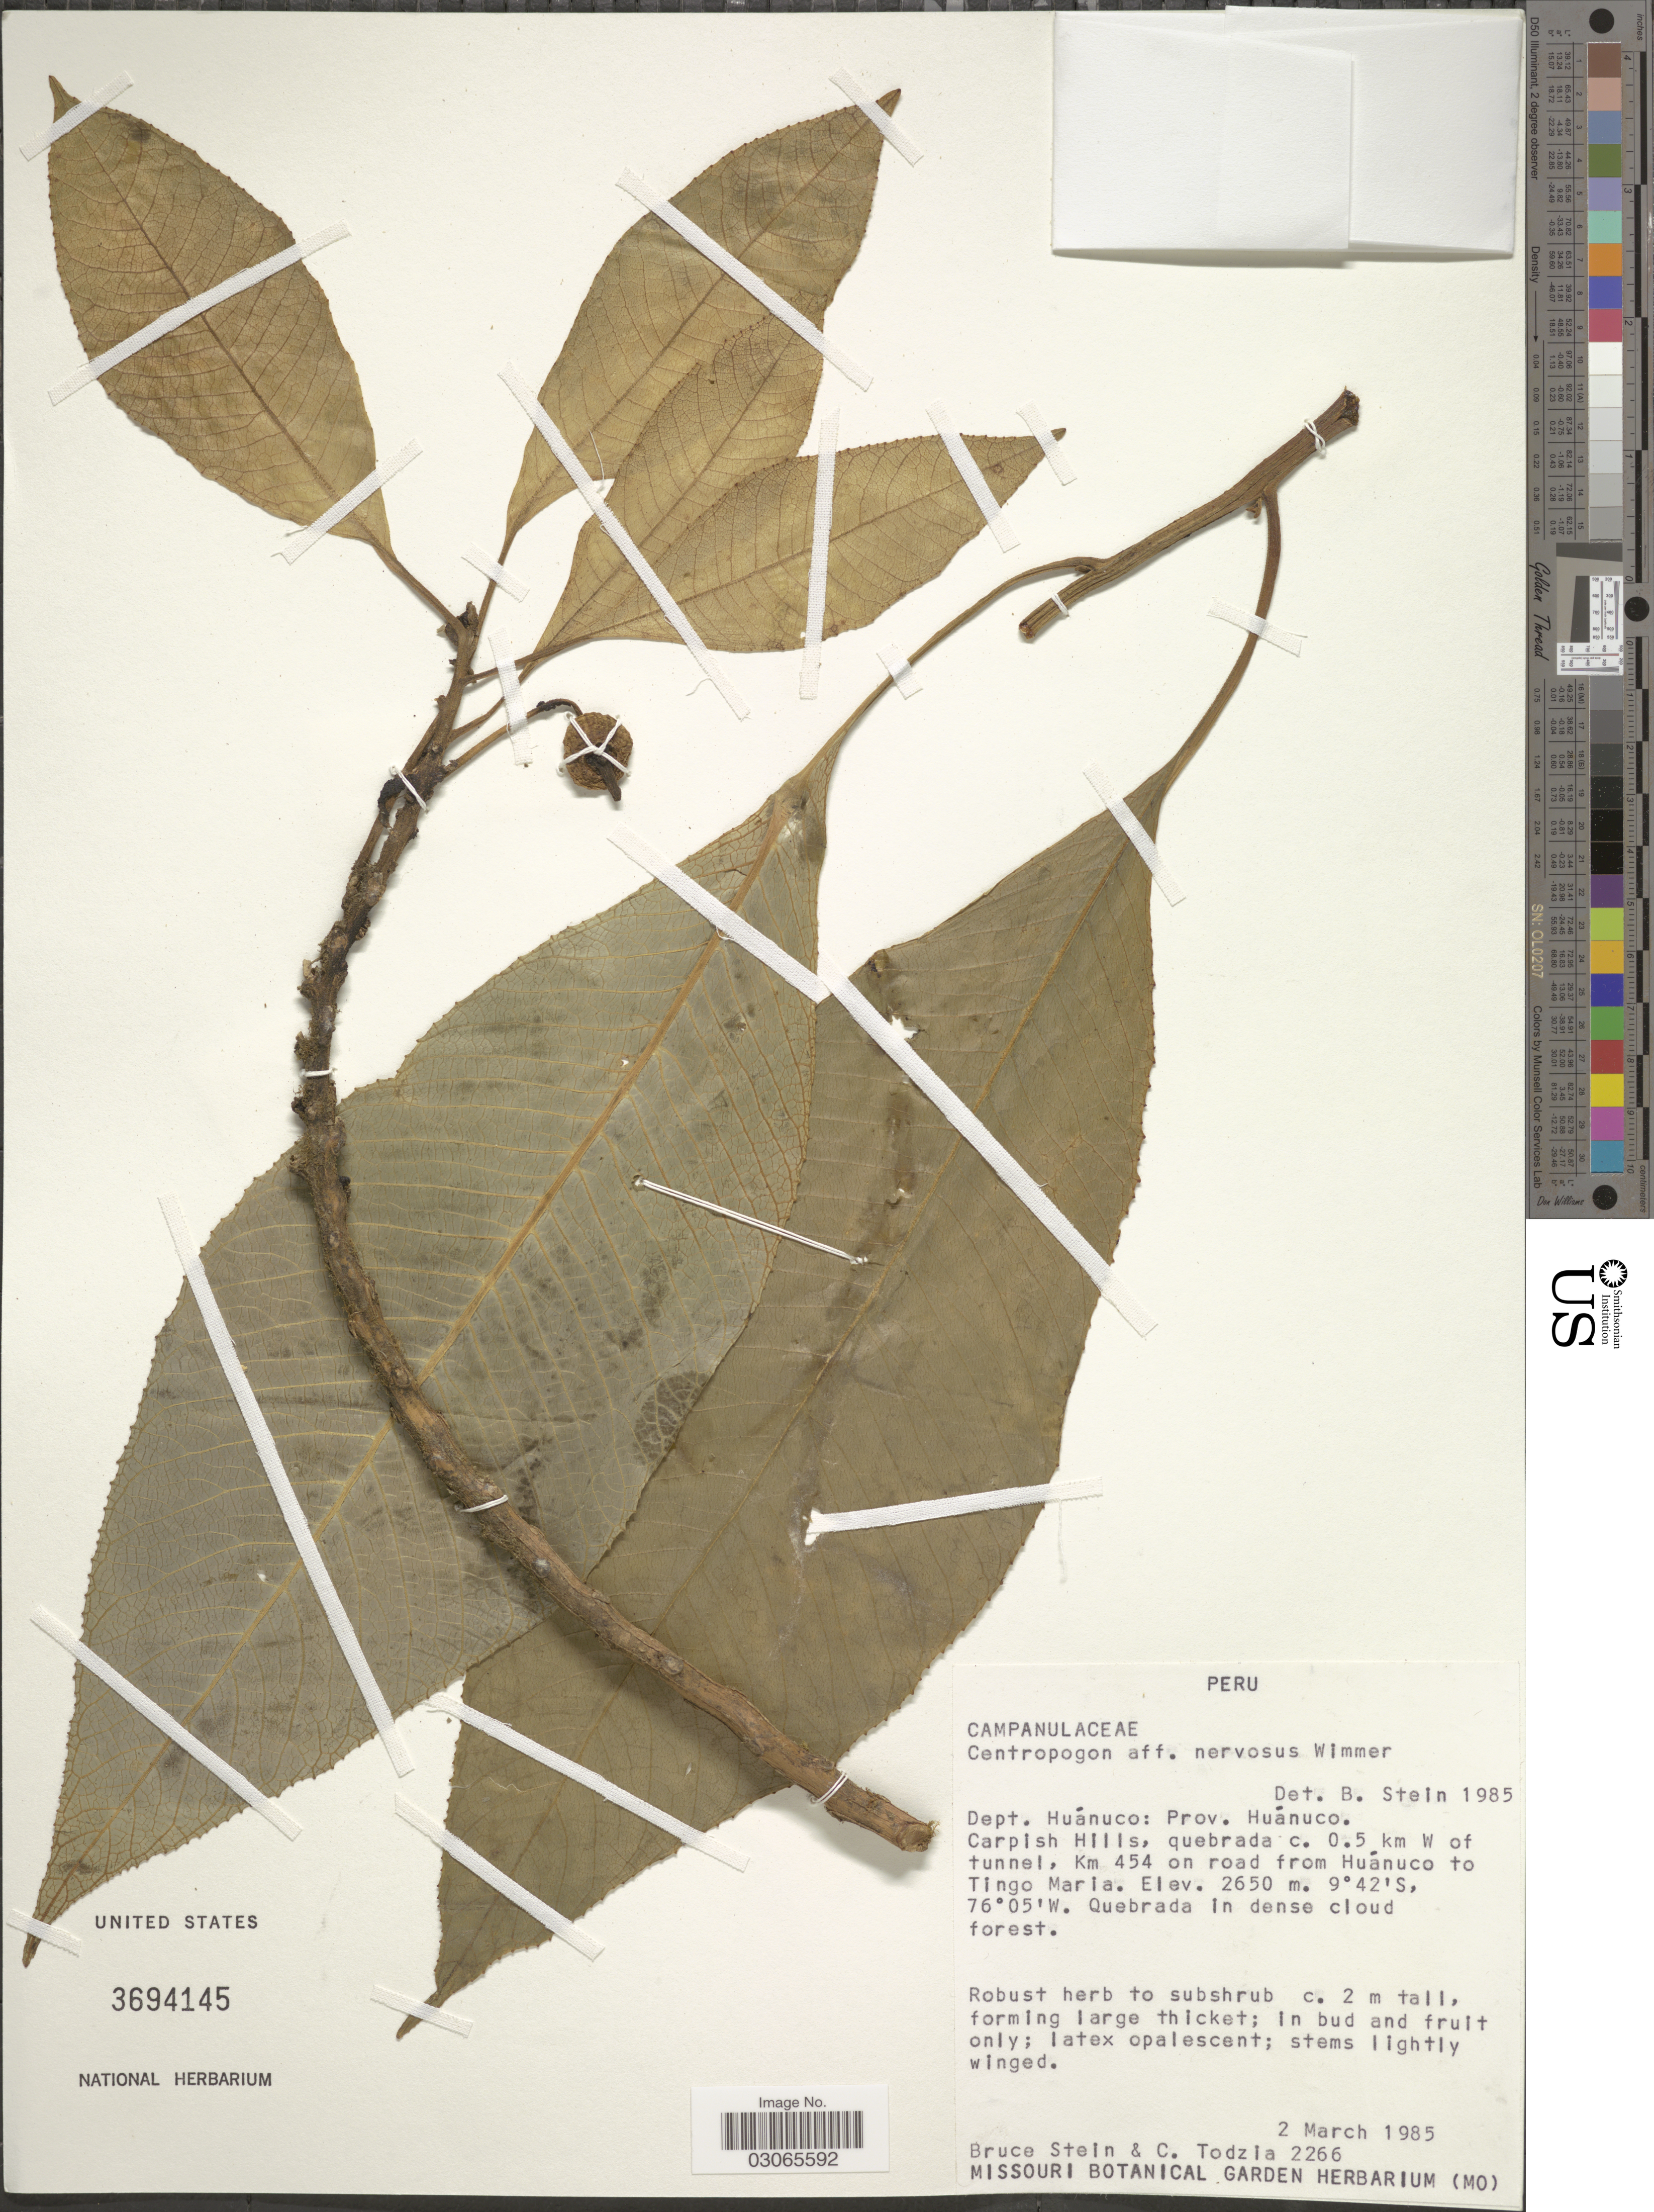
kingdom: Plantae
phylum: Tracheophyta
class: Magnoliopsida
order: Asterales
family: Campanulaceae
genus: Centropogon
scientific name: Centropogon nervosus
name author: E. Wimm.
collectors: B. A. Stein & C. A. Todzia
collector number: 2266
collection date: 1985-03-02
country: Peru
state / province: Huánuco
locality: Dept. Huánuco: Prov. Huánuco. Carpish Hills, quebrada c. 0.5 km W of tunnel, Km 454 on road from Huánuco to Tingo Maria.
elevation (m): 2650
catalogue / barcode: US 3694145